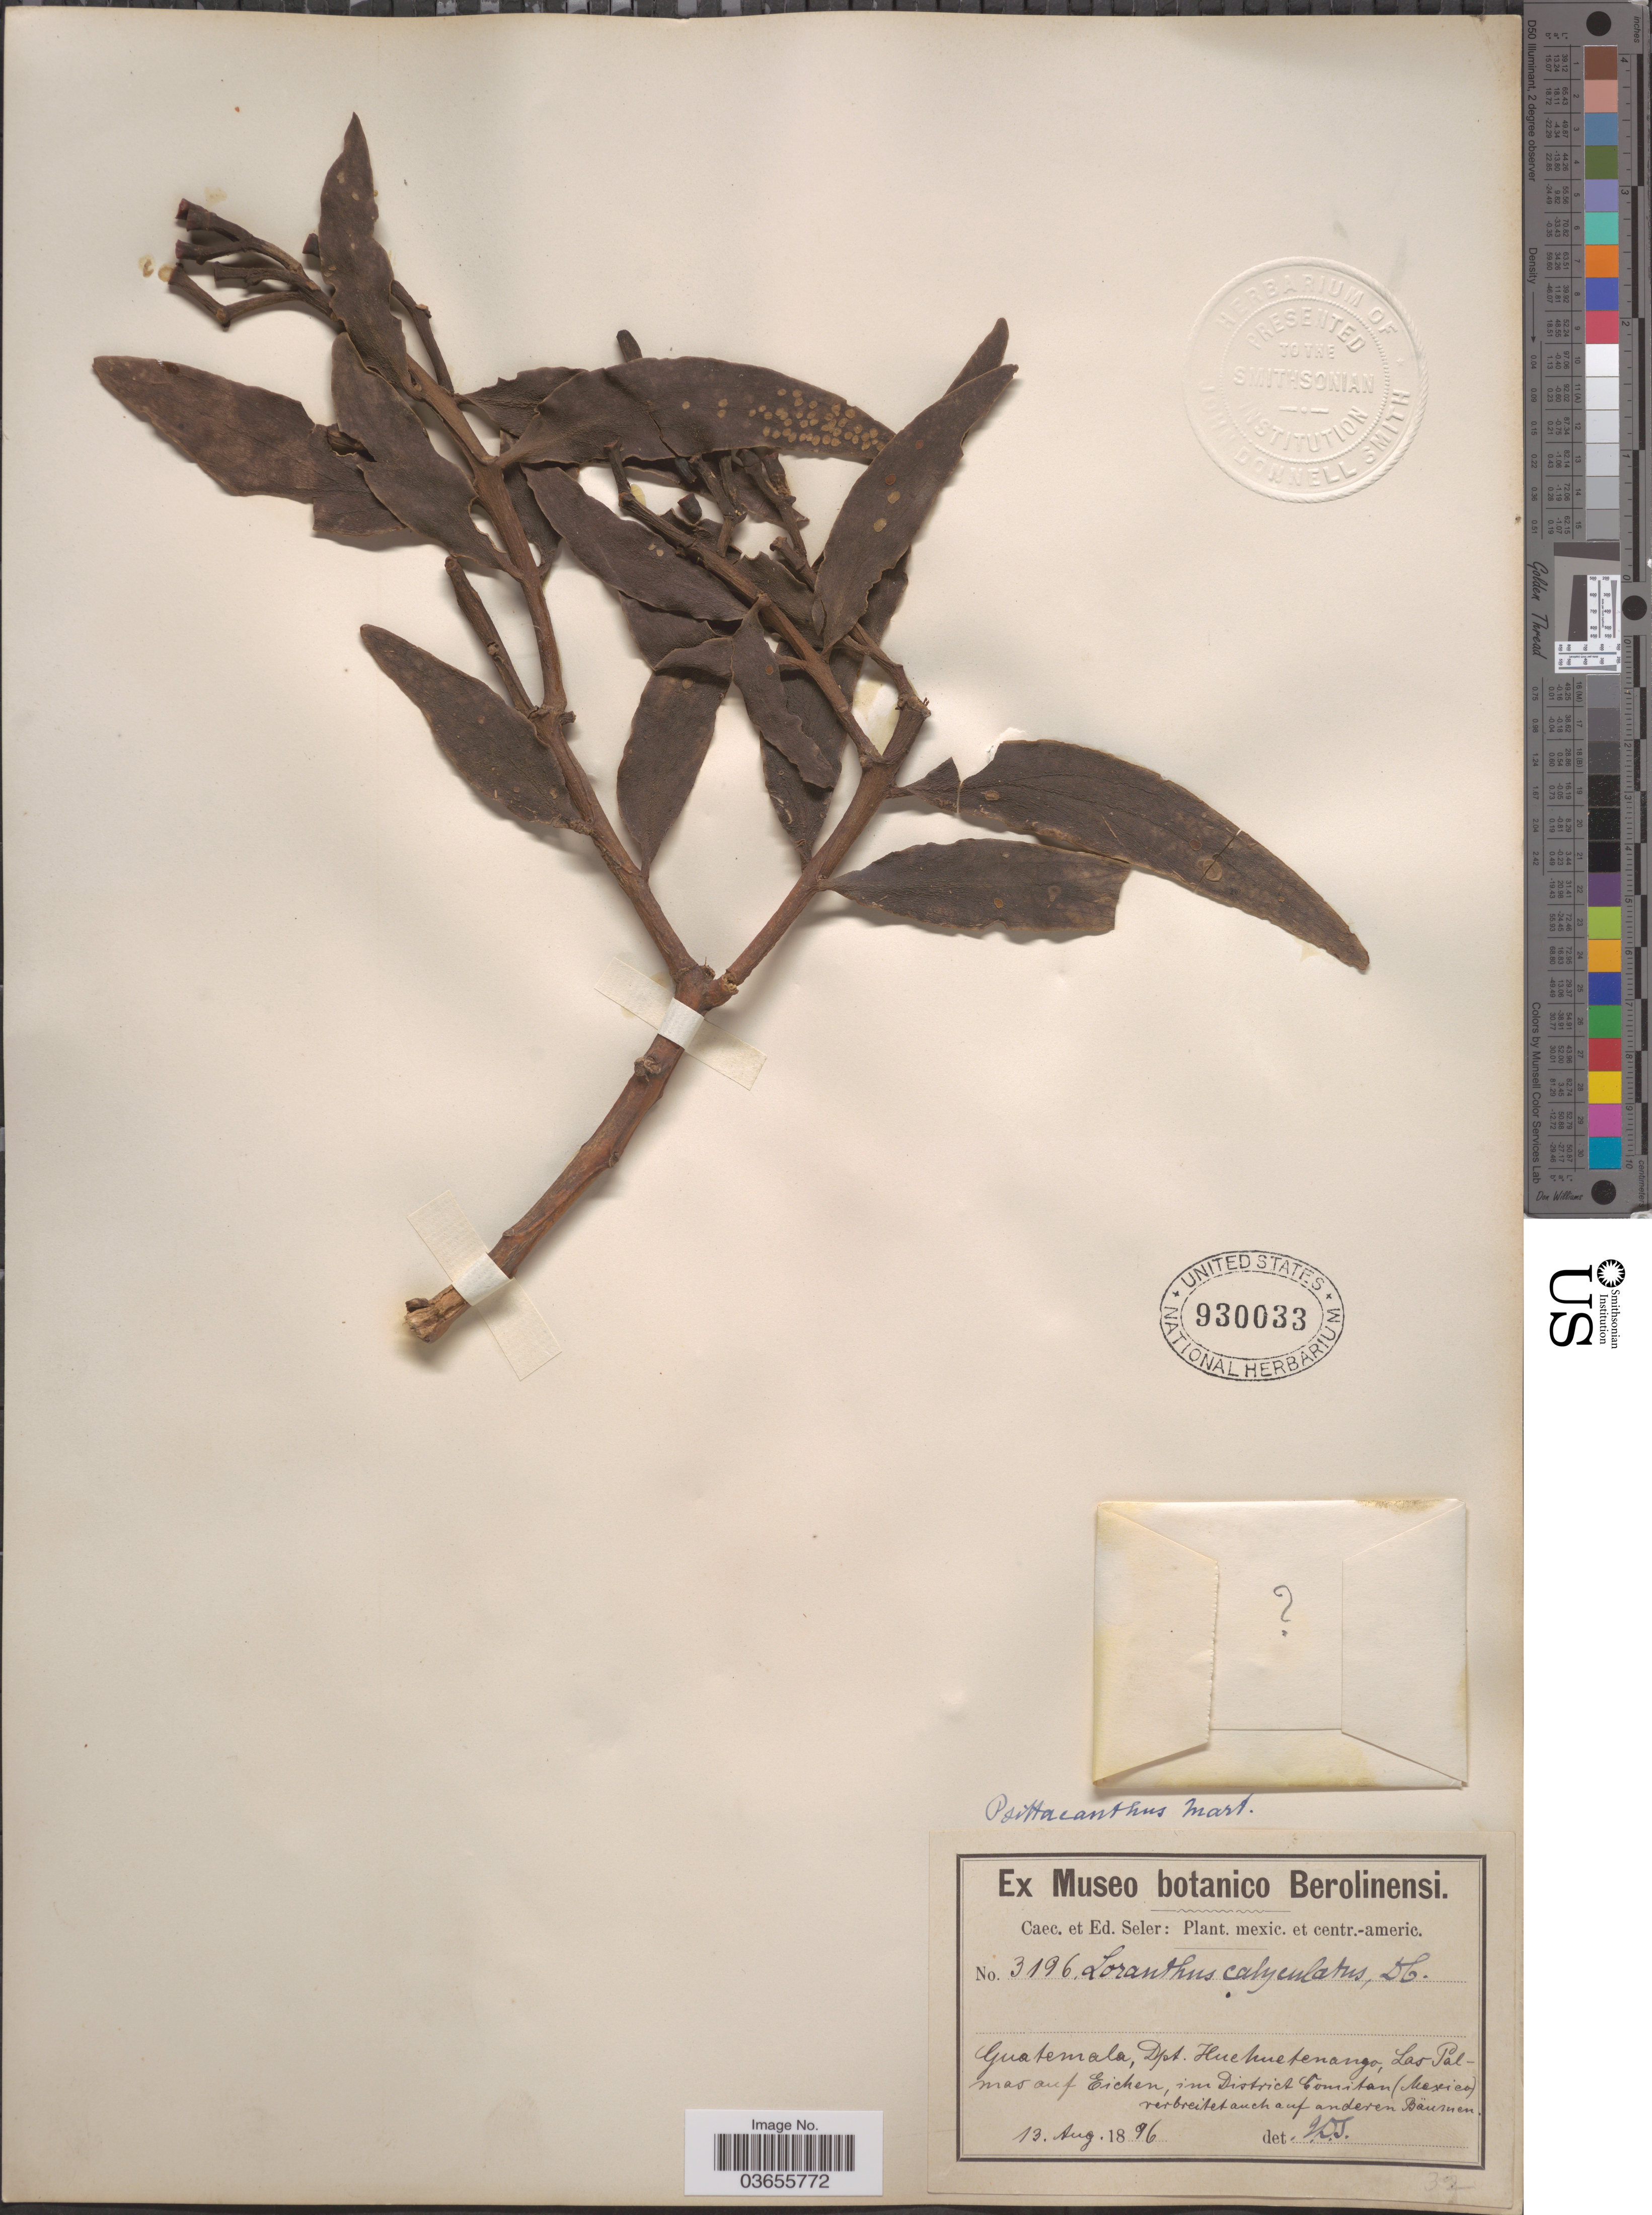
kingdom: Plantae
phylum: Tracheophyta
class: Magnoliopsida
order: Santalales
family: Loranthaceae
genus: Psittacanthus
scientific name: Psittacanthus sp.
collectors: ex Caec. et Ed Seler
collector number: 3196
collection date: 1896-08-13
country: Guatemala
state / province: Huehuetenango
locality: Dpt. Huehuetenango, Las Palmas auf Eichen, im District Comitan.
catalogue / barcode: US 930033